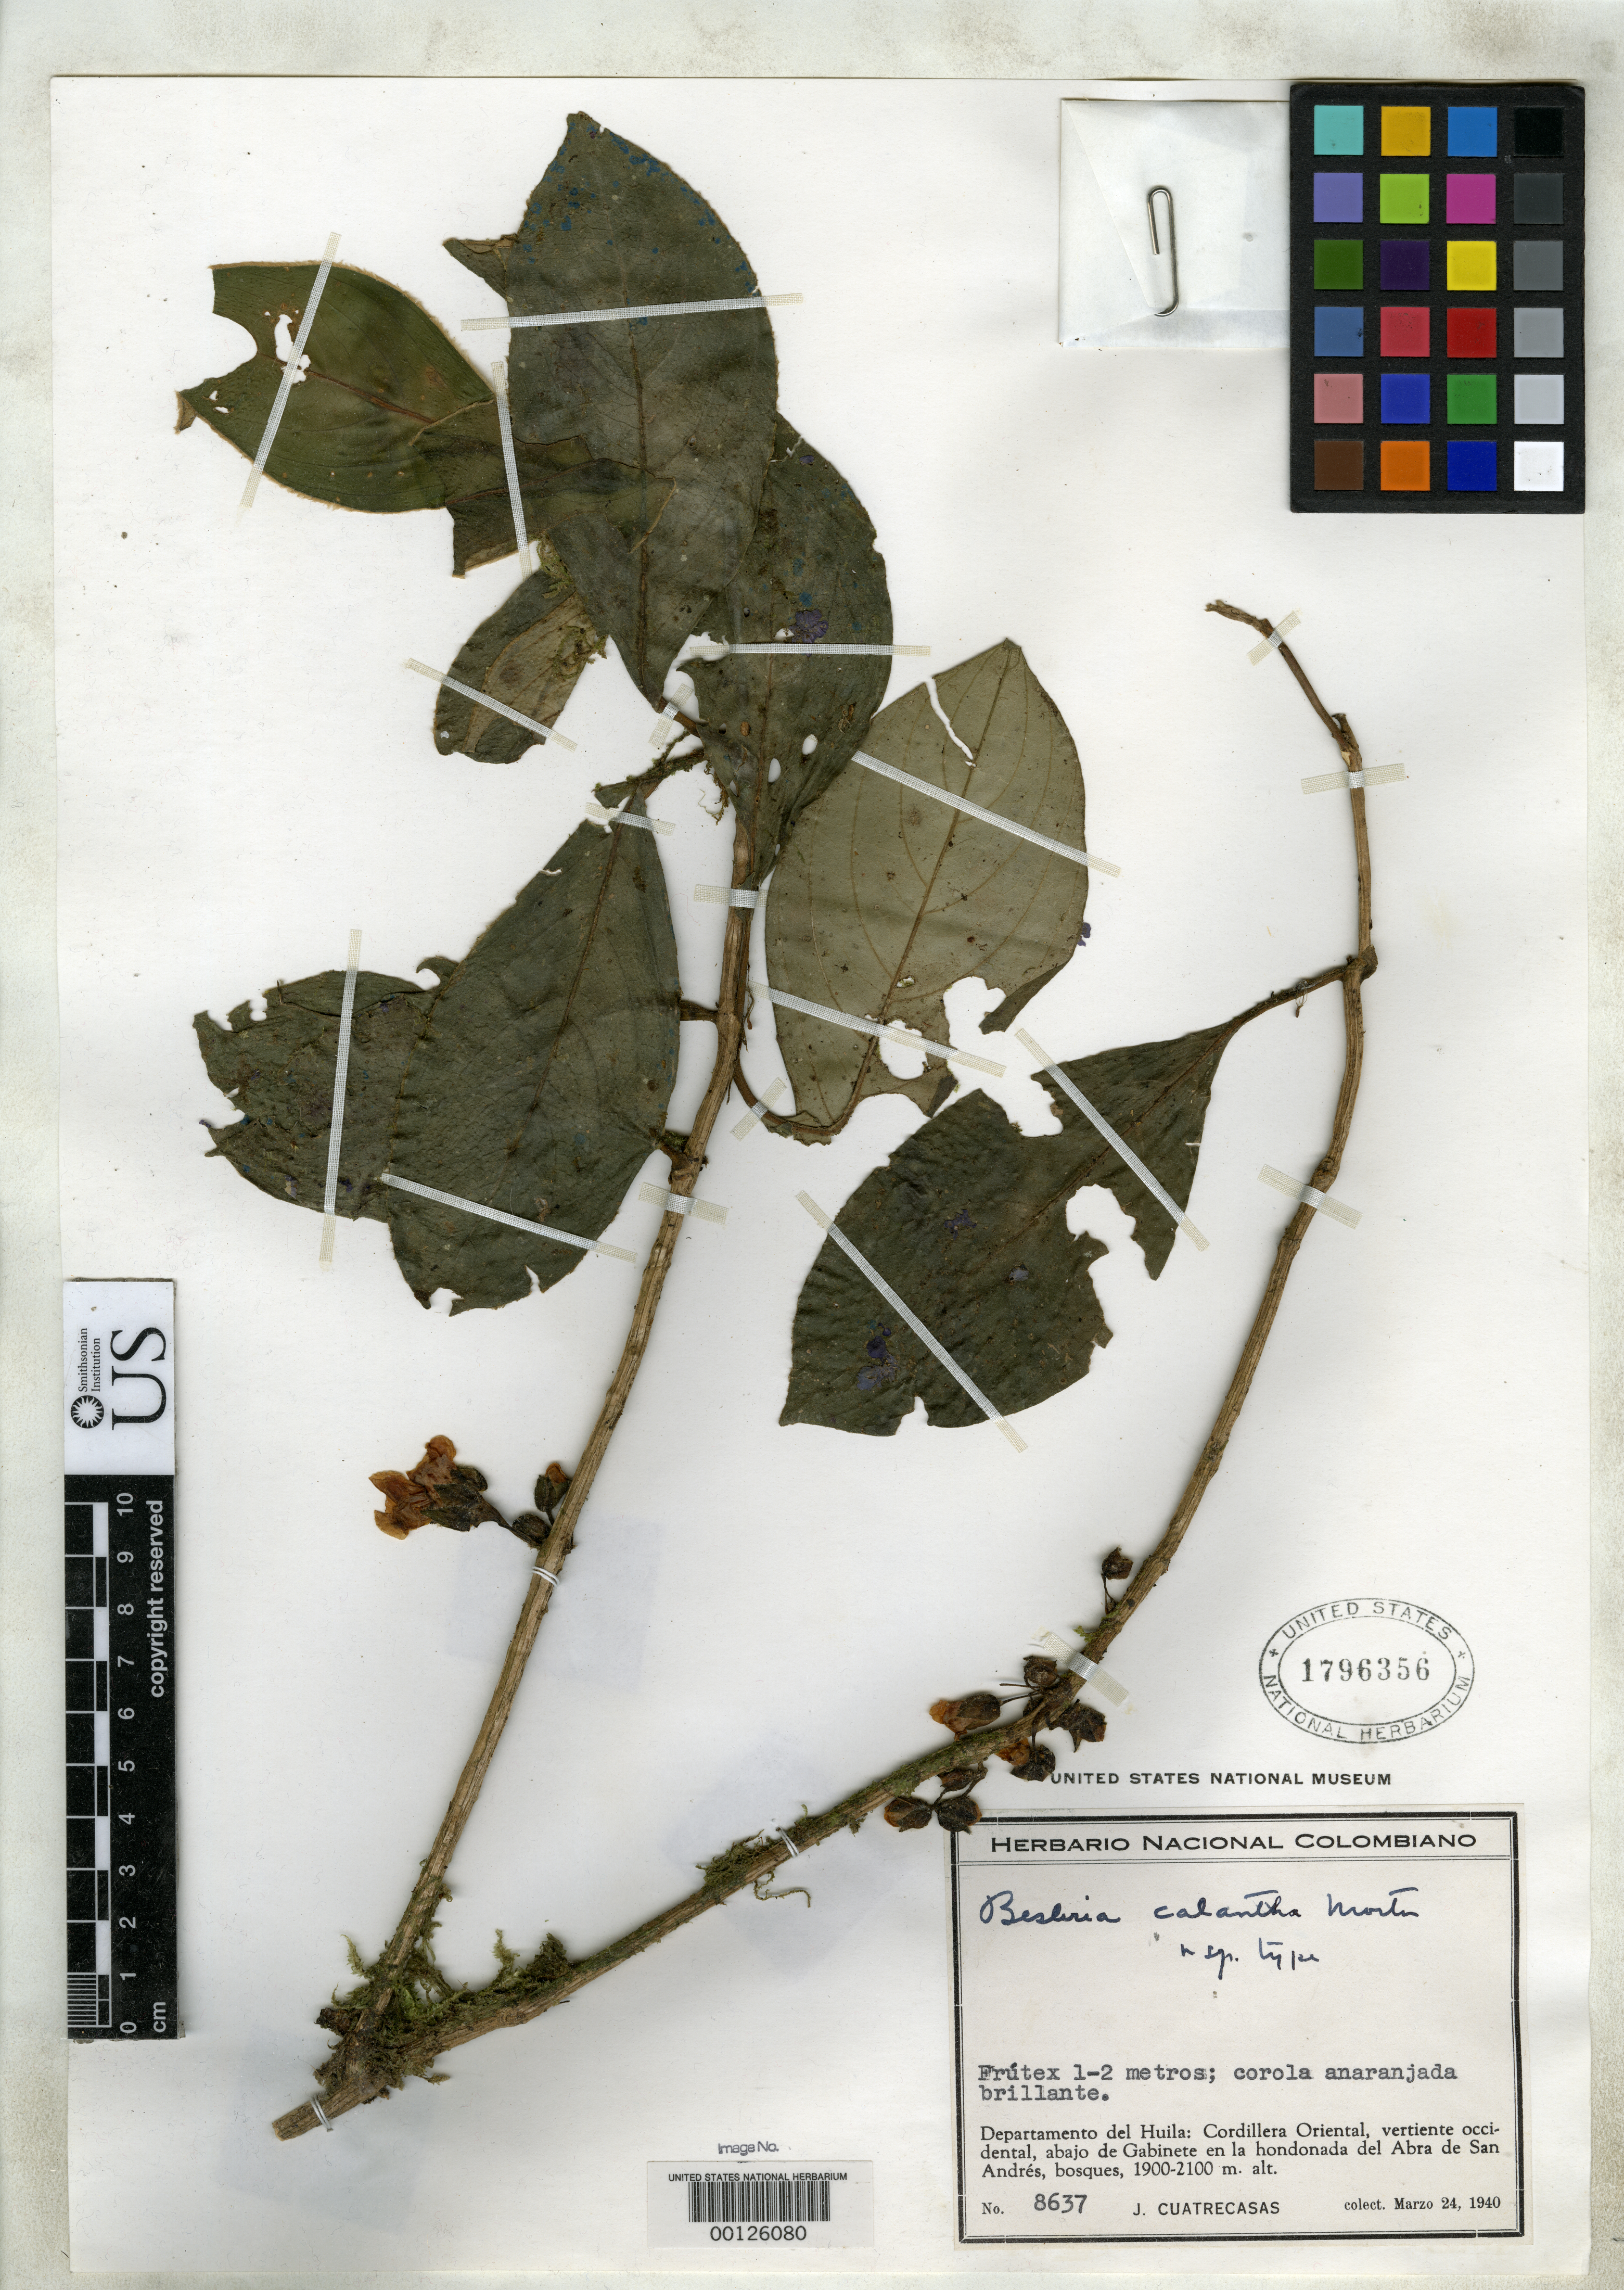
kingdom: Plantae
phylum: Tracheophyta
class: Magnoliopsida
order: Lamiales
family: Gesneriaceae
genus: Besleria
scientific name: Besleria calantha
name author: C.V. Morton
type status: Holotype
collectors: J. Cuatrecasas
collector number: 8637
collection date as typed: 24 Mar 1940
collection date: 1940-03-24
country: Colombia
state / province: Huila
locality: Below Gabinete, Abra de San Andres.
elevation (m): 1900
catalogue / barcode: US 1796356